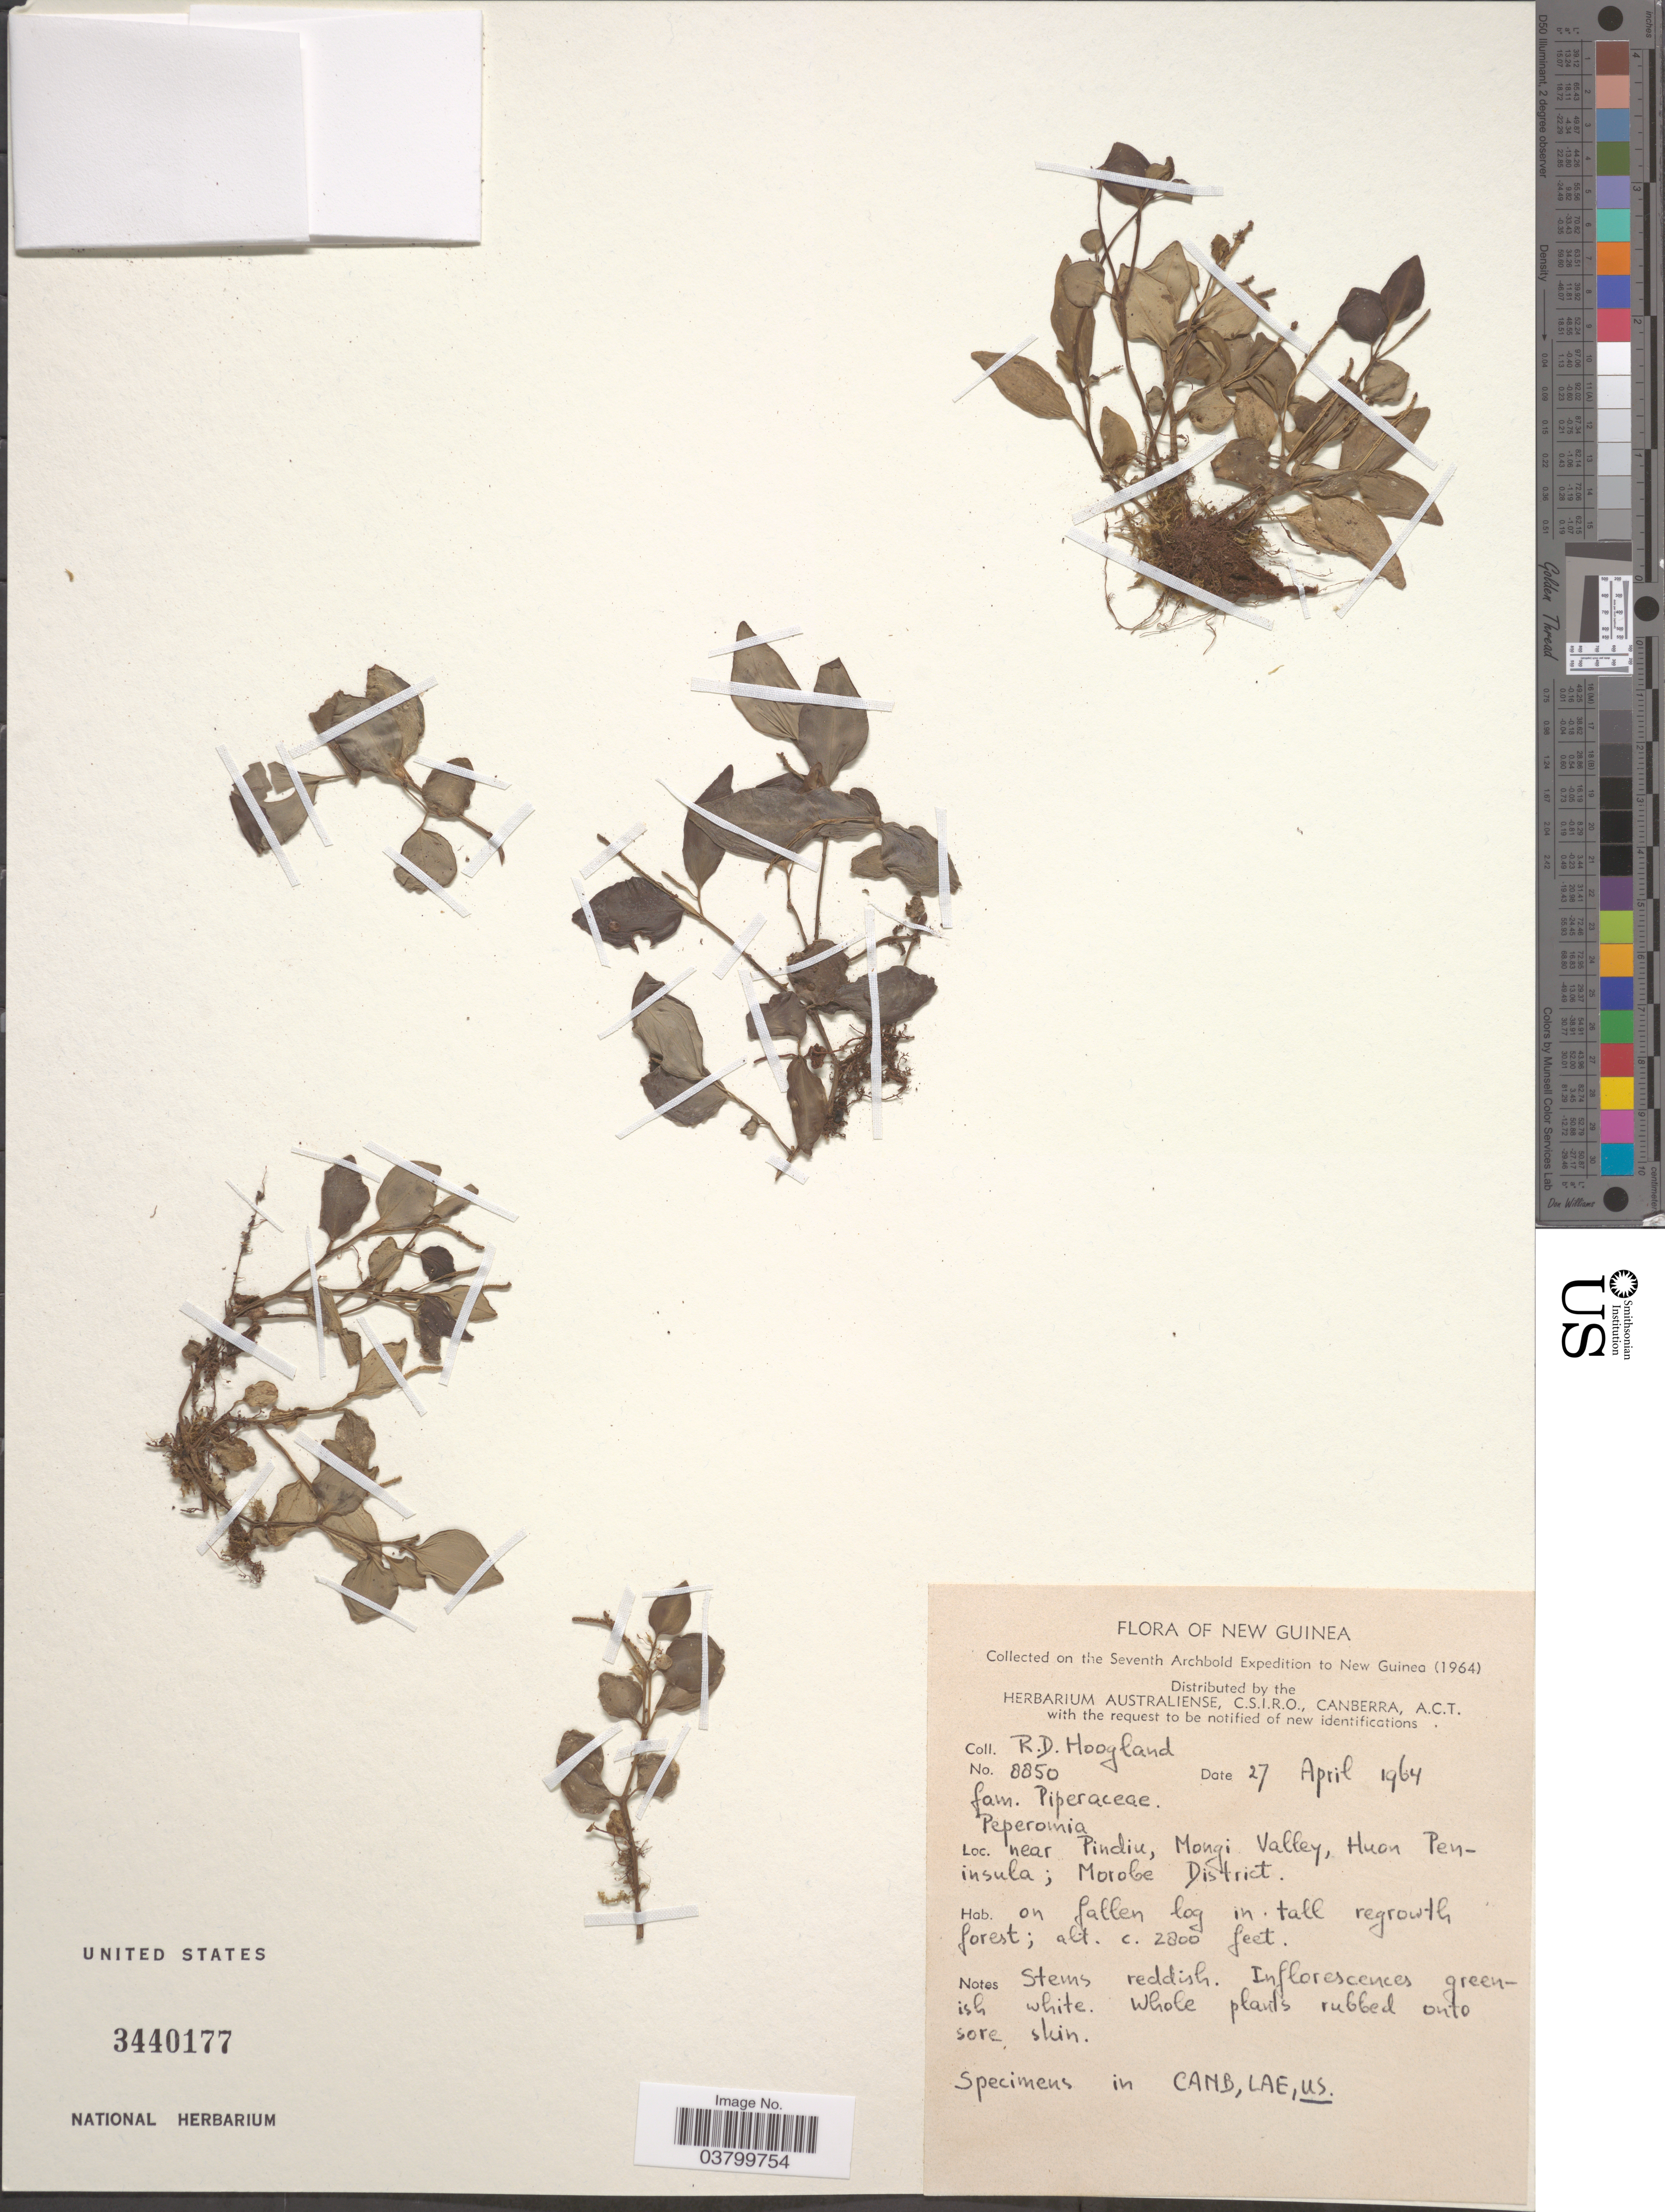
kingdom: Plantae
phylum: Tracheophyta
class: Magnoliopsida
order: Piperales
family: Piperaceae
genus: Peperomia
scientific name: Peperomia sp.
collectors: R. D. Hoogland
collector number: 8850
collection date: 1964-04-27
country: Papua New Guinea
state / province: Morobe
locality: New Guinea. Near Pindiu, Mongi Valley, Huon Peninsula; Morobe District.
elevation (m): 853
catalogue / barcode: US 3440177